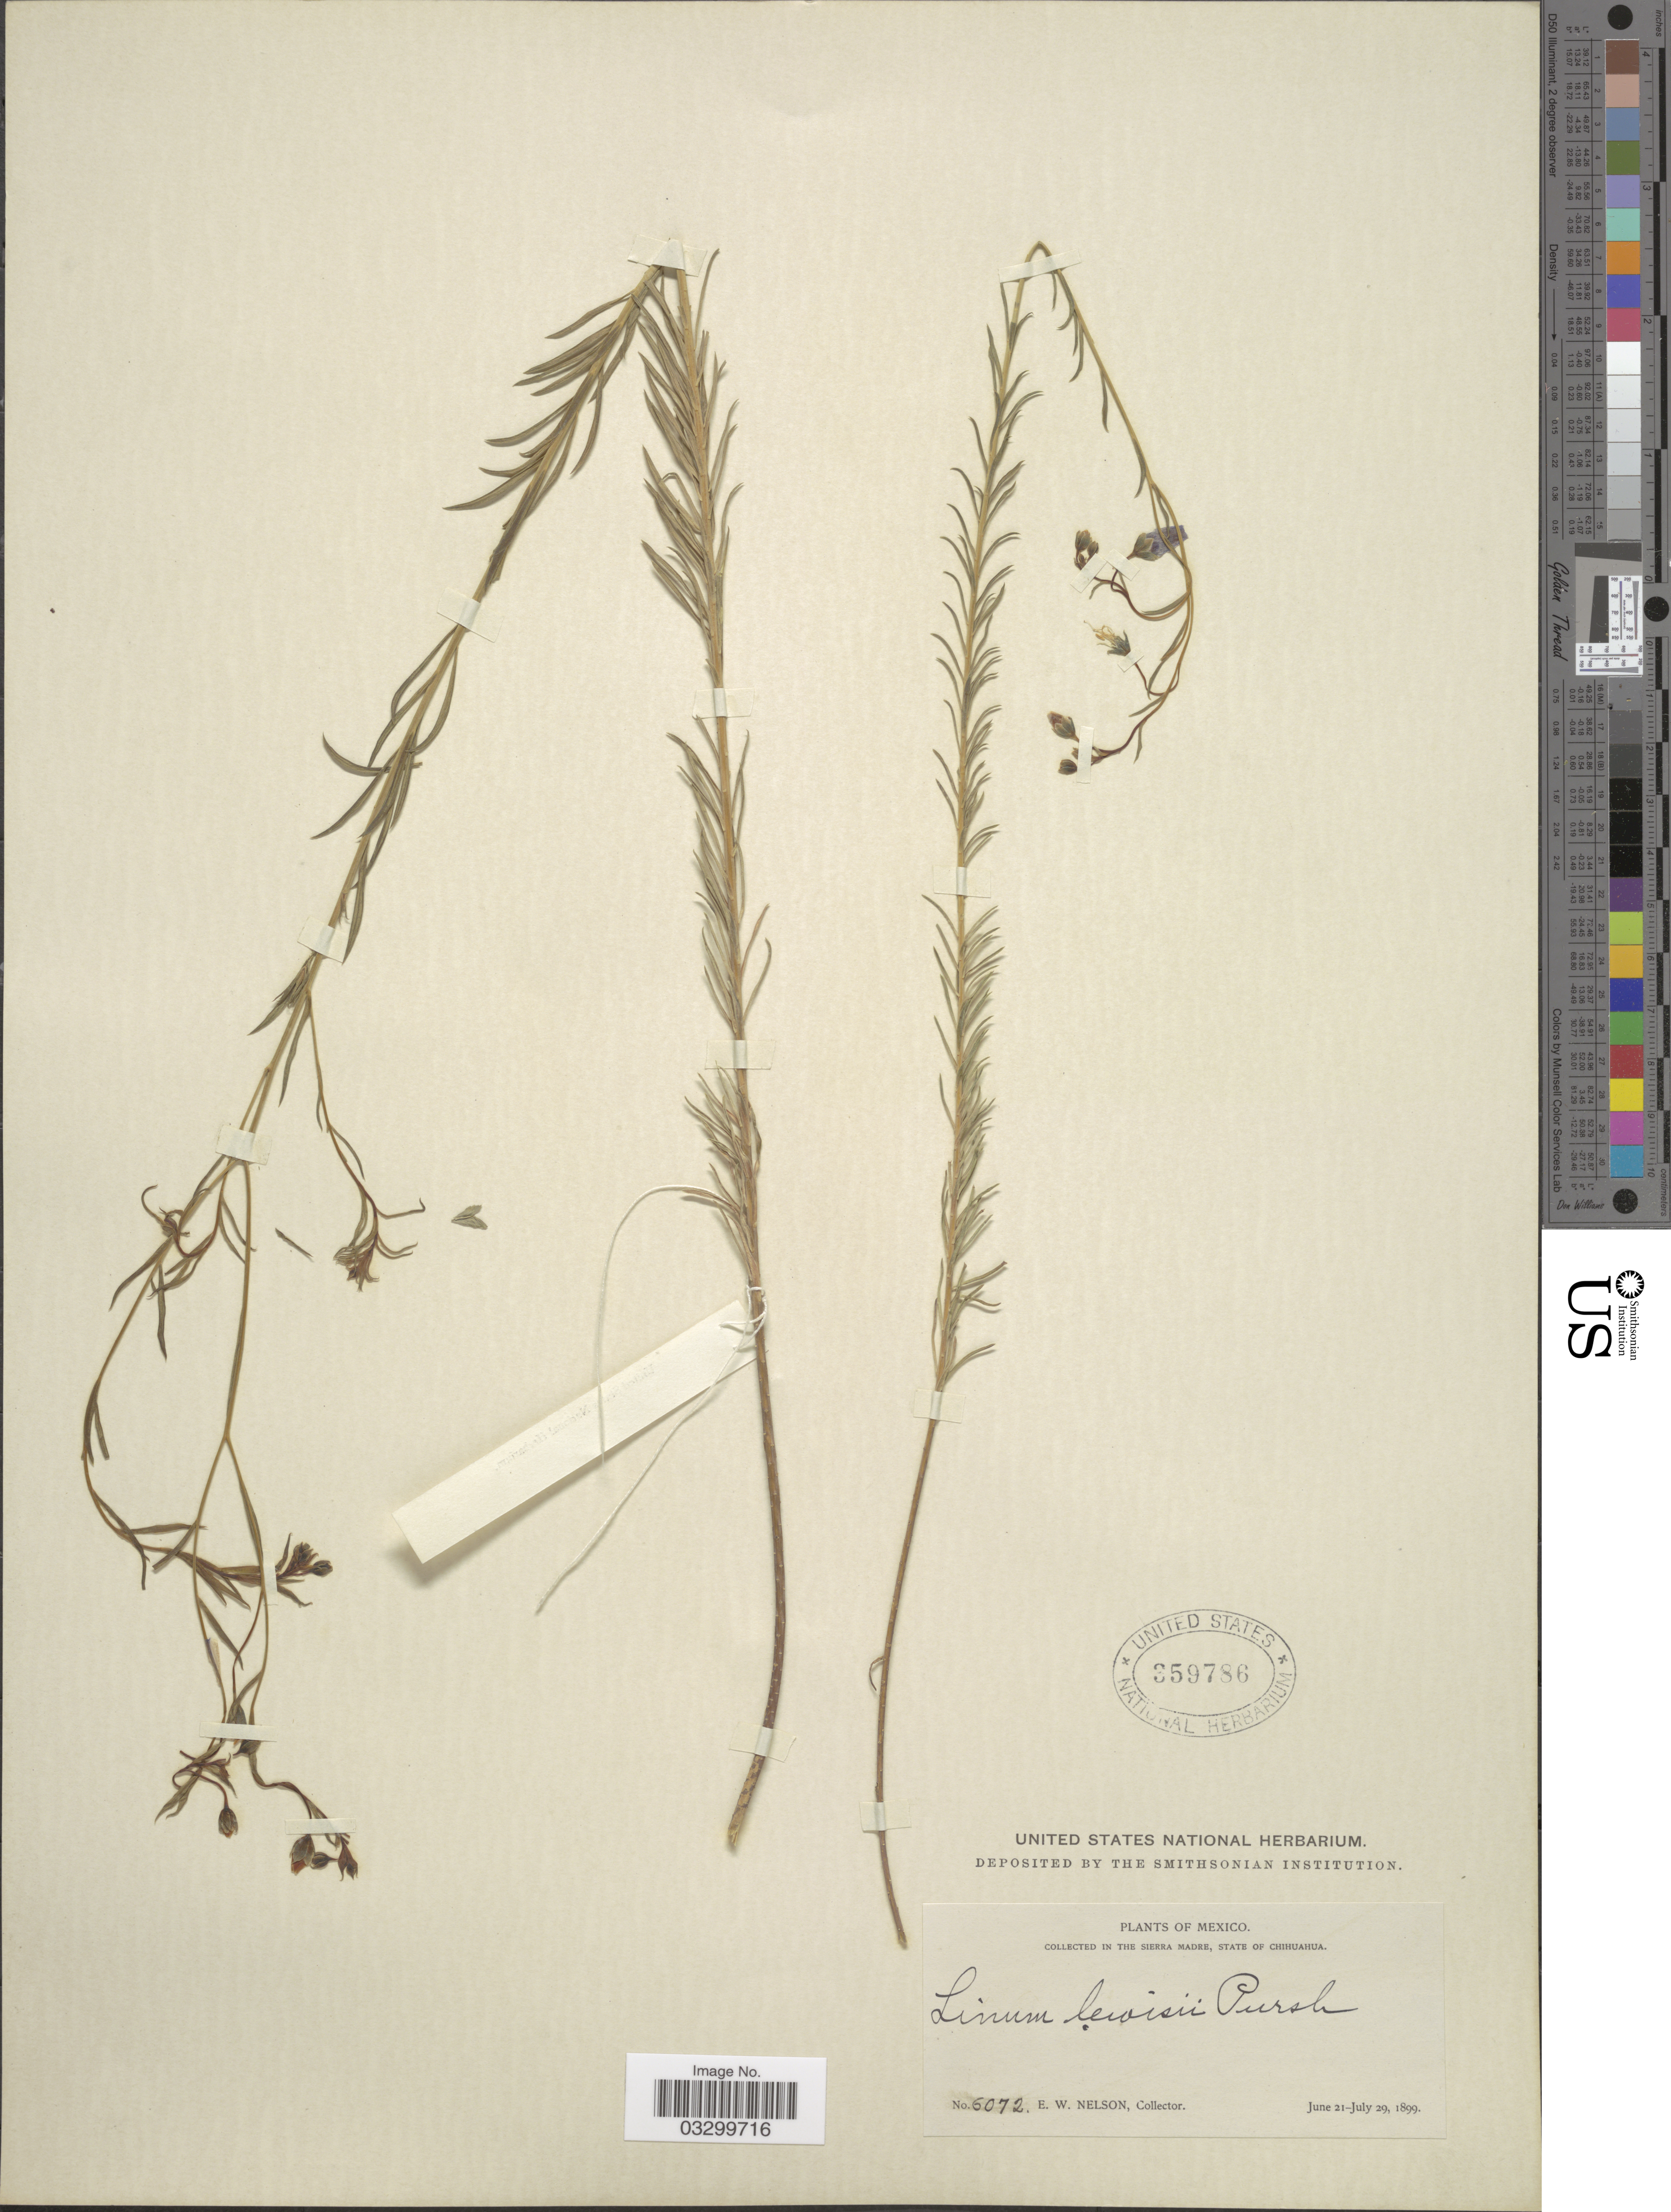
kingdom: Plantae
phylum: Tracheophyta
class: Magnoliopsida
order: Malpighiales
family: Linaceae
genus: Linum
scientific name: Linum lewisii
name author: Pursh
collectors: E. W. Nelson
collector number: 6072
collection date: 1899-06-21/1899-07-29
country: Mexico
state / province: Chihuahua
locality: In the Sierra Madre.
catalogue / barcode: US 359786